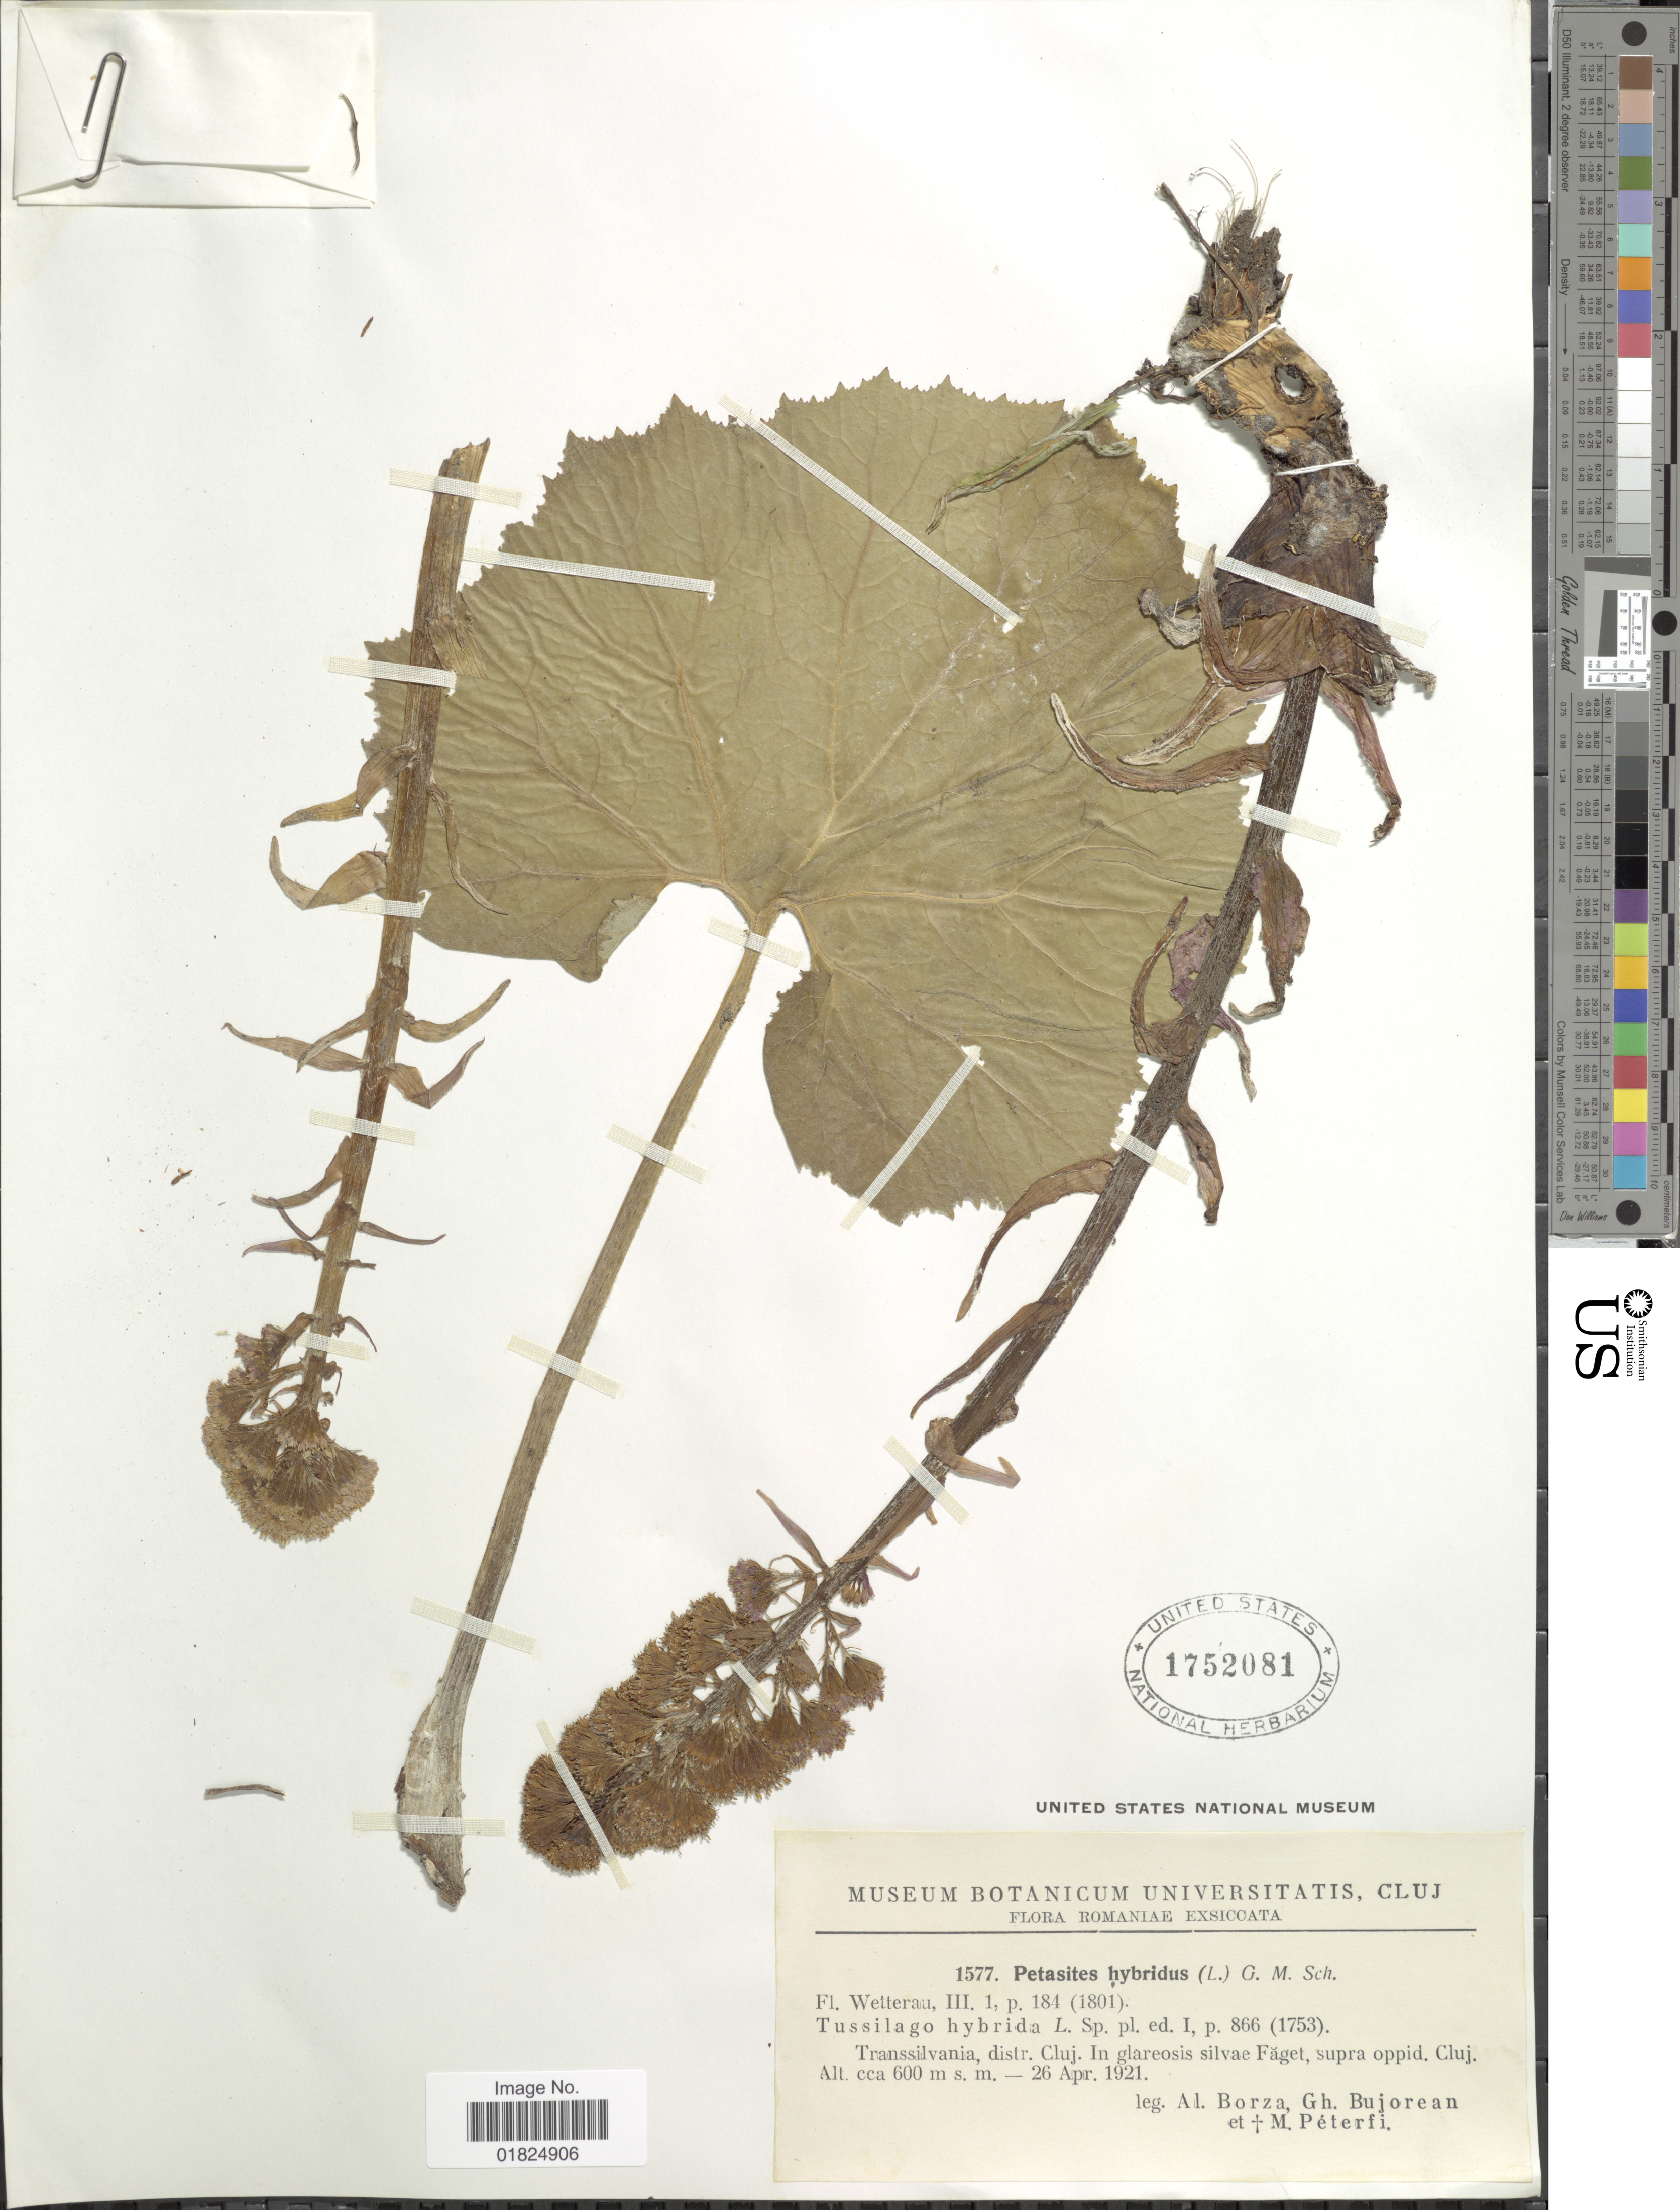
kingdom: Plantae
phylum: Tracheophyta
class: Magnoliopsida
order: Asterales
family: Asteraceae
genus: Petasites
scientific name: Petasites hybridus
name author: (L.) G. Gaertn. et al.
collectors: A. Borza, G. Bujorean & M. Péterfi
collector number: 1577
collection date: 1921-04-26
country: Romania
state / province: Cluj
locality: Transsilvania, distr. Cluj. In glareosis silvae Fagetm supra oppid. Cluj.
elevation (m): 600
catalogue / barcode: US 1752081